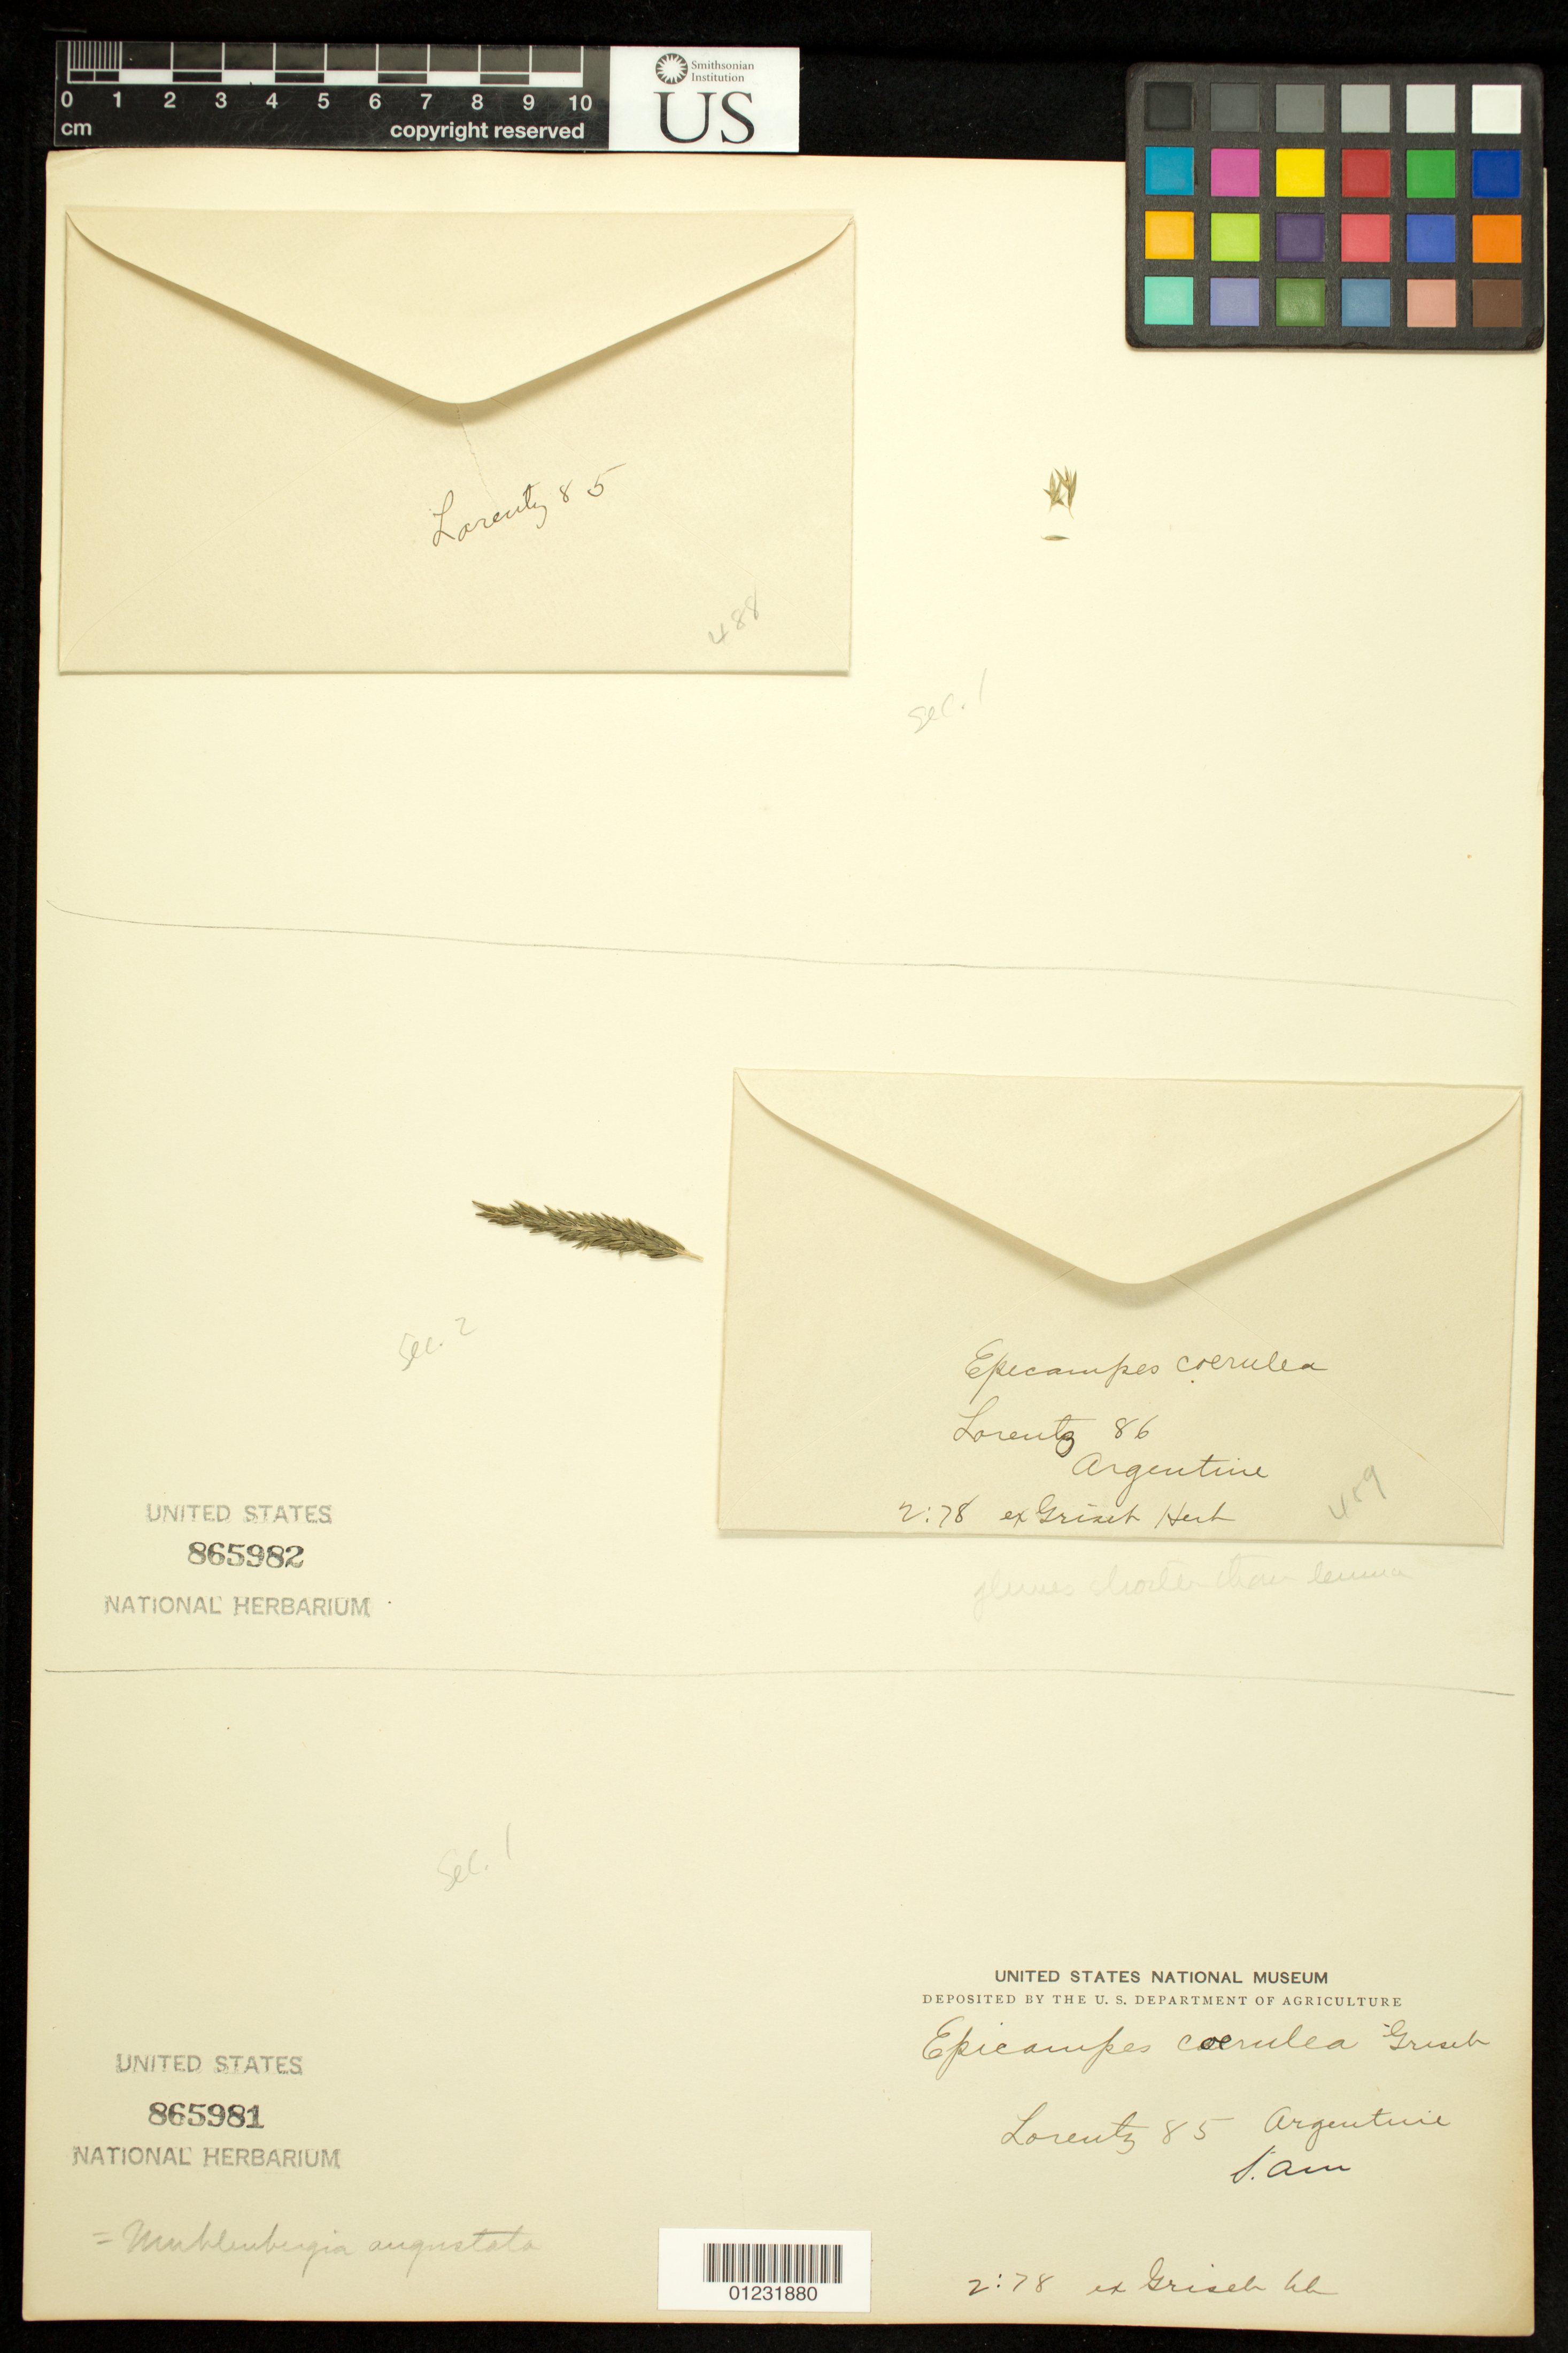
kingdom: Plantae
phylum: Tracheophyta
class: Liliopsida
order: Poales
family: Poaceae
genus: Epicampes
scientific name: Epicampes coerulea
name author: Griseb.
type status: Syntype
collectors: -. Lorentz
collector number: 85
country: Argentina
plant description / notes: Fragmentary material of type specimen ex herb. Griseb.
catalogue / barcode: US 865981